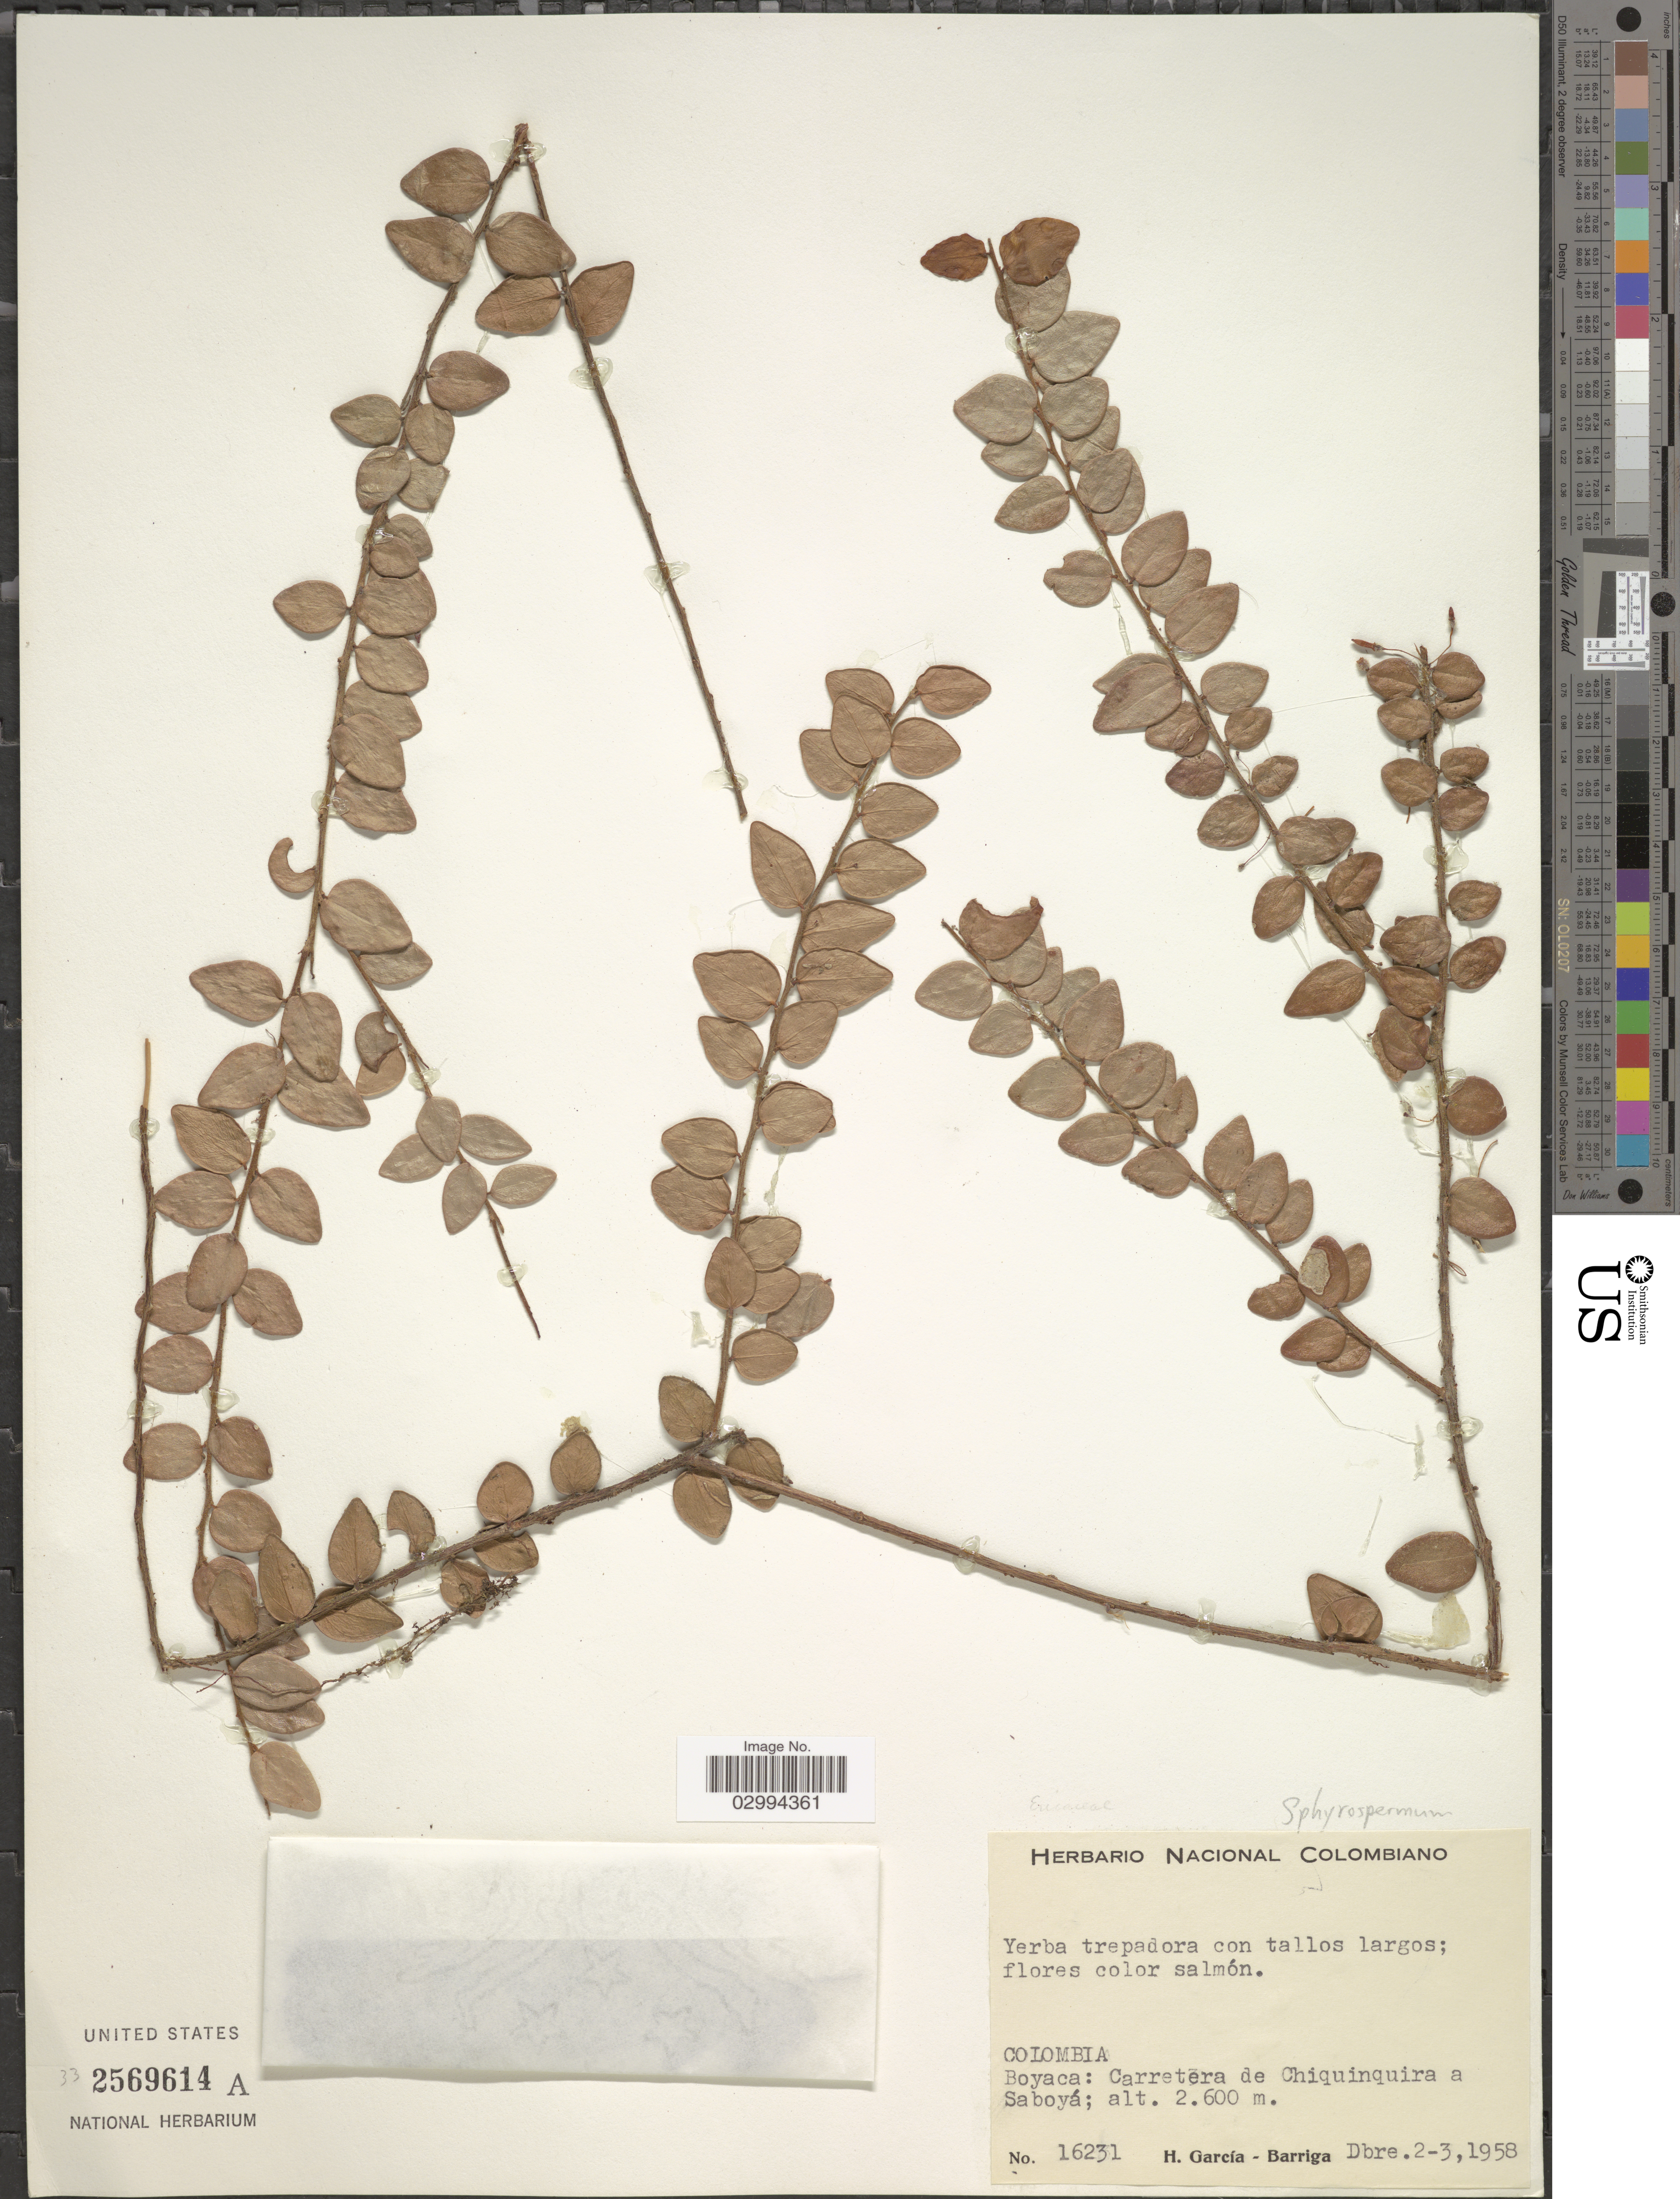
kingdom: Plantae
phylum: Tracheophyta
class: Magnoliopsida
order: Ericales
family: Ericaceae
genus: Sphyrospermum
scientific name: Sphyrospermum sp.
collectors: H. García Barriga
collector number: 16231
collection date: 1958-12-02/1958-12-03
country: Colombia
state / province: Boyacá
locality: Carretera de Chiquinquira a Saboyá.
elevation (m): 2600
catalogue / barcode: US 2569614A